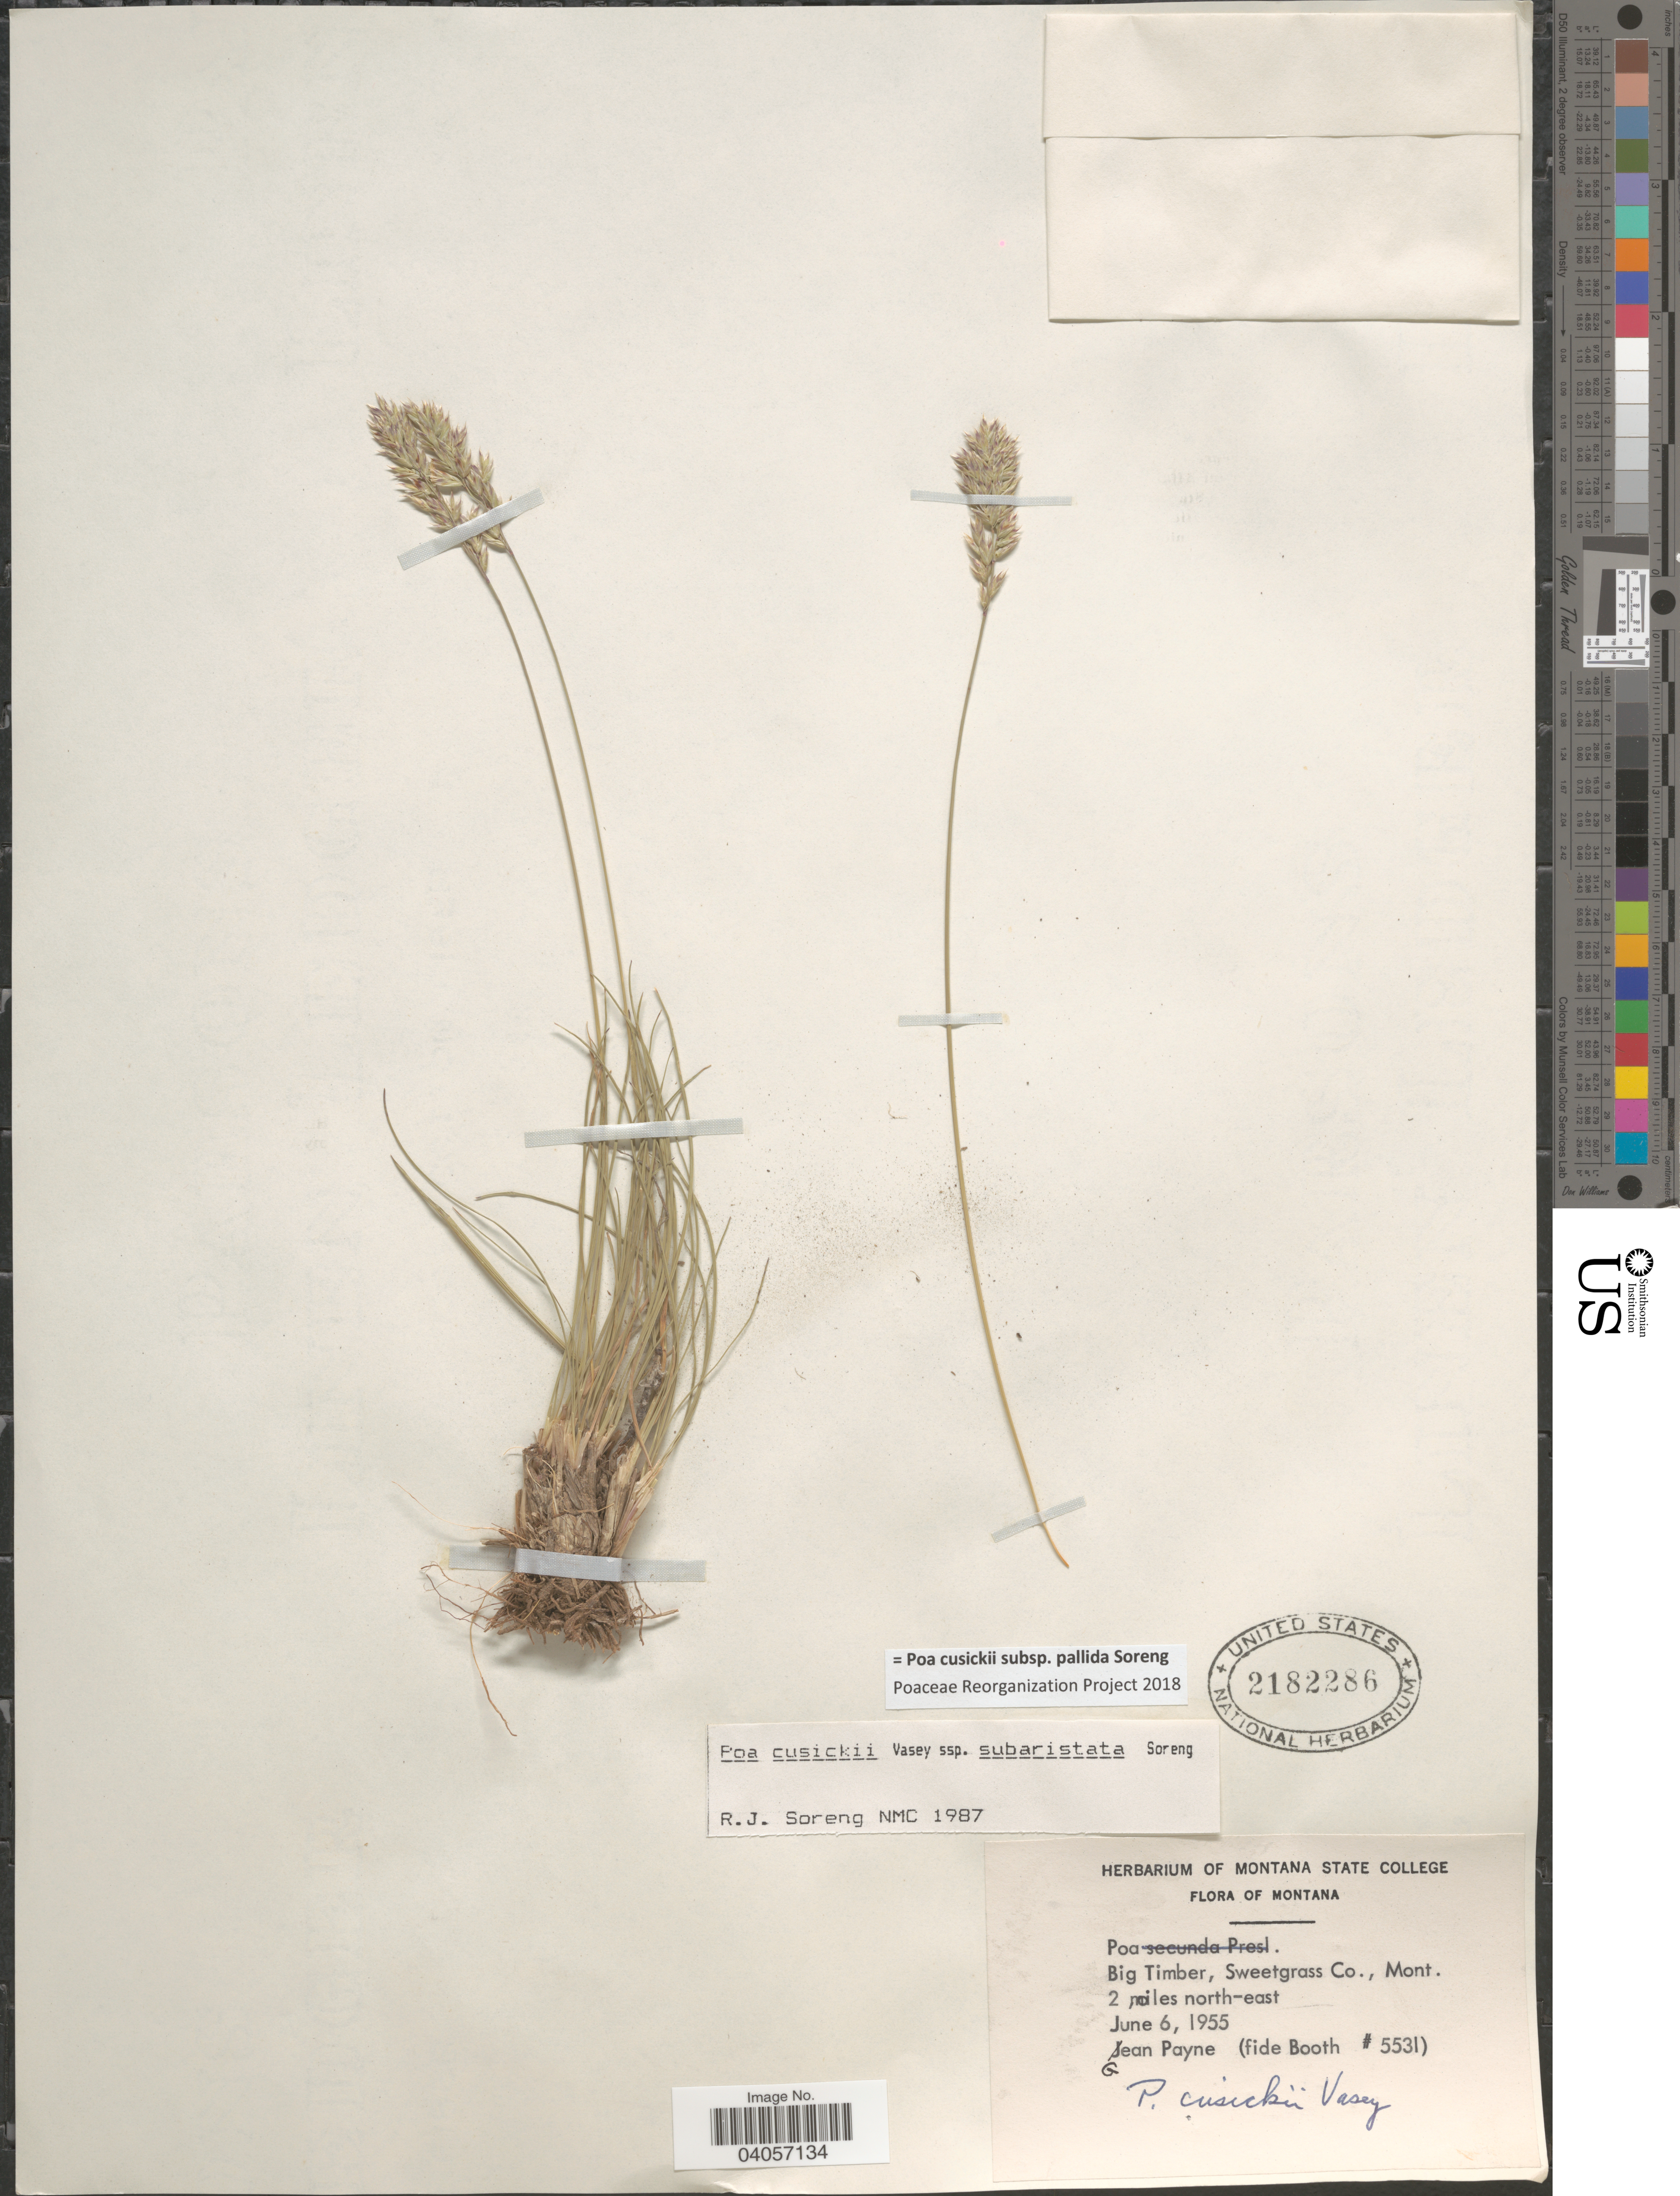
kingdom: Plantae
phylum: Tracheophyta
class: Liliopsida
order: Poales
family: Poaceae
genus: Poa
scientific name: Poa cusickii subsp. pallida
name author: Soreng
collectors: G. Payne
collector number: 5531?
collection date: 1955-06-06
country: United States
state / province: Montana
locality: Big Timber, Sweetgrass Co. 2 miles north-east.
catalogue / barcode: US 2182286